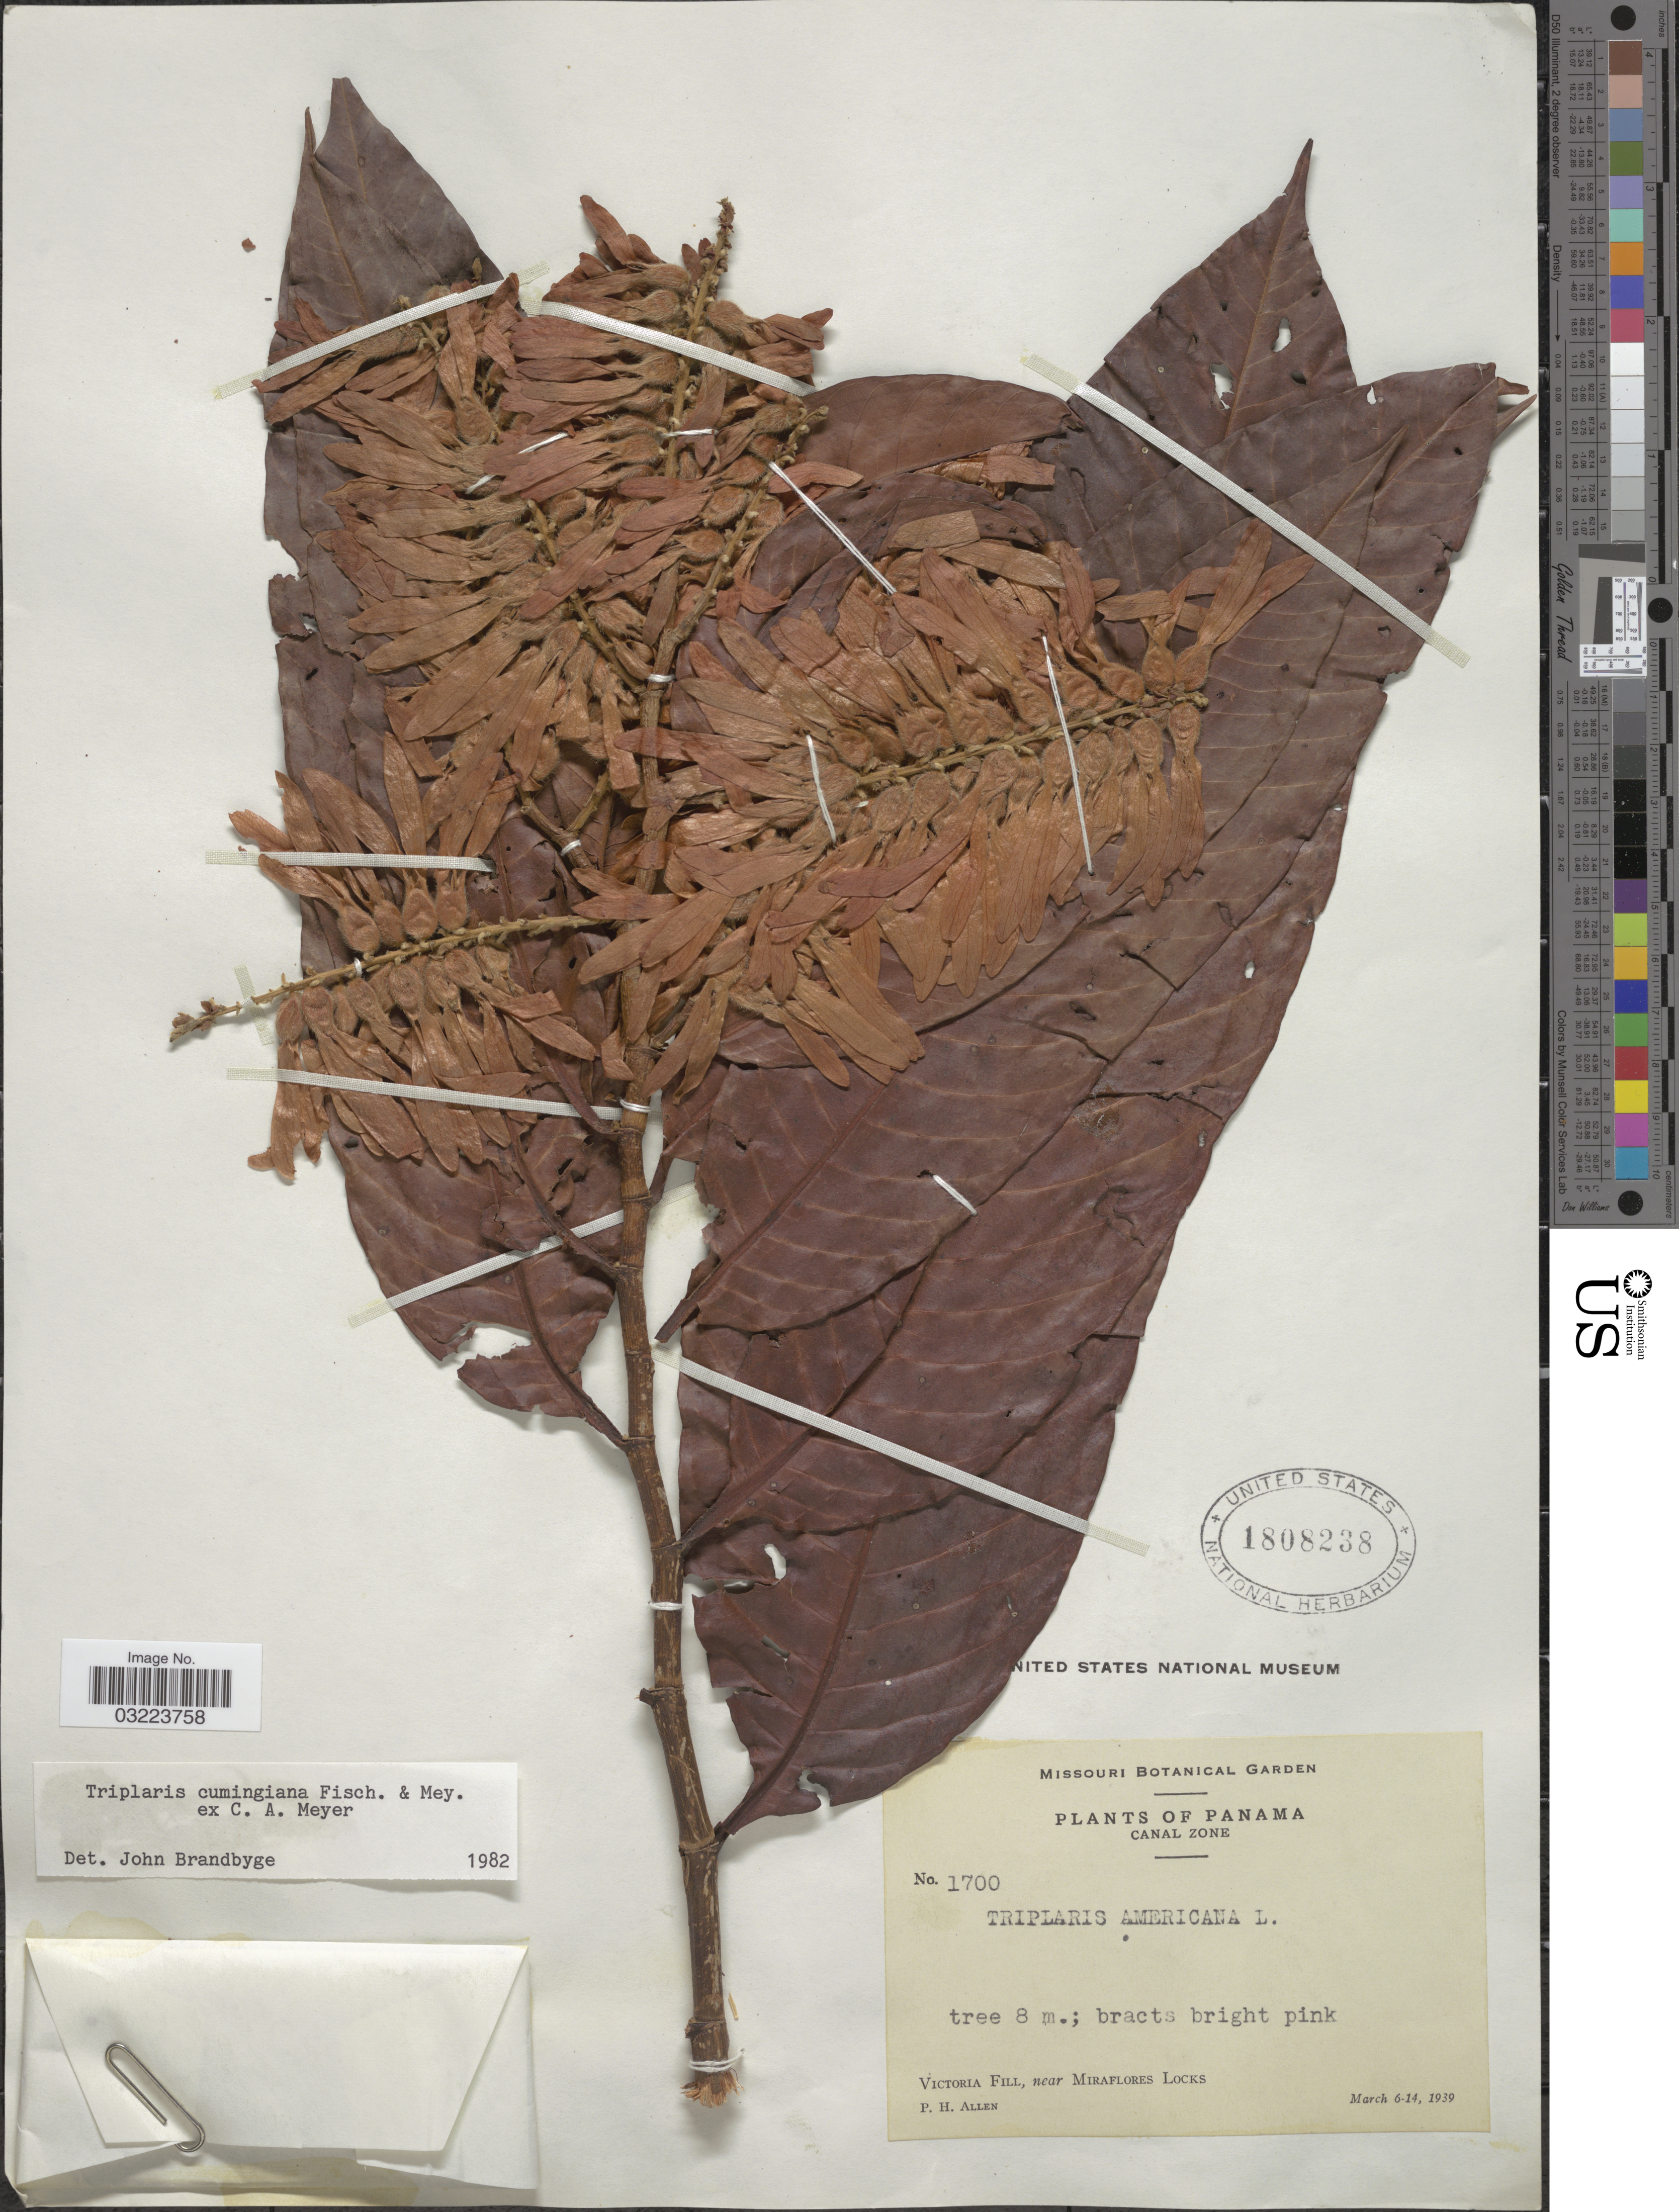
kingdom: Plantae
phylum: Tracheophyta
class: Magnoliopsida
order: Caryophyllales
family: Polygonaceae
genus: Triplaris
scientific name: Triplaris cumingiana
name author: Fisch. & C.A. Mey. ex C.A. Mey.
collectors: P. H. Allen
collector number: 1700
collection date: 1939-03-06/1939-03-14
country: Panama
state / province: Panamá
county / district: Canal Zone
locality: Canal Zone. Victoria Fill, near Miraflores Locks.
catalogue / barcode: US 1808238